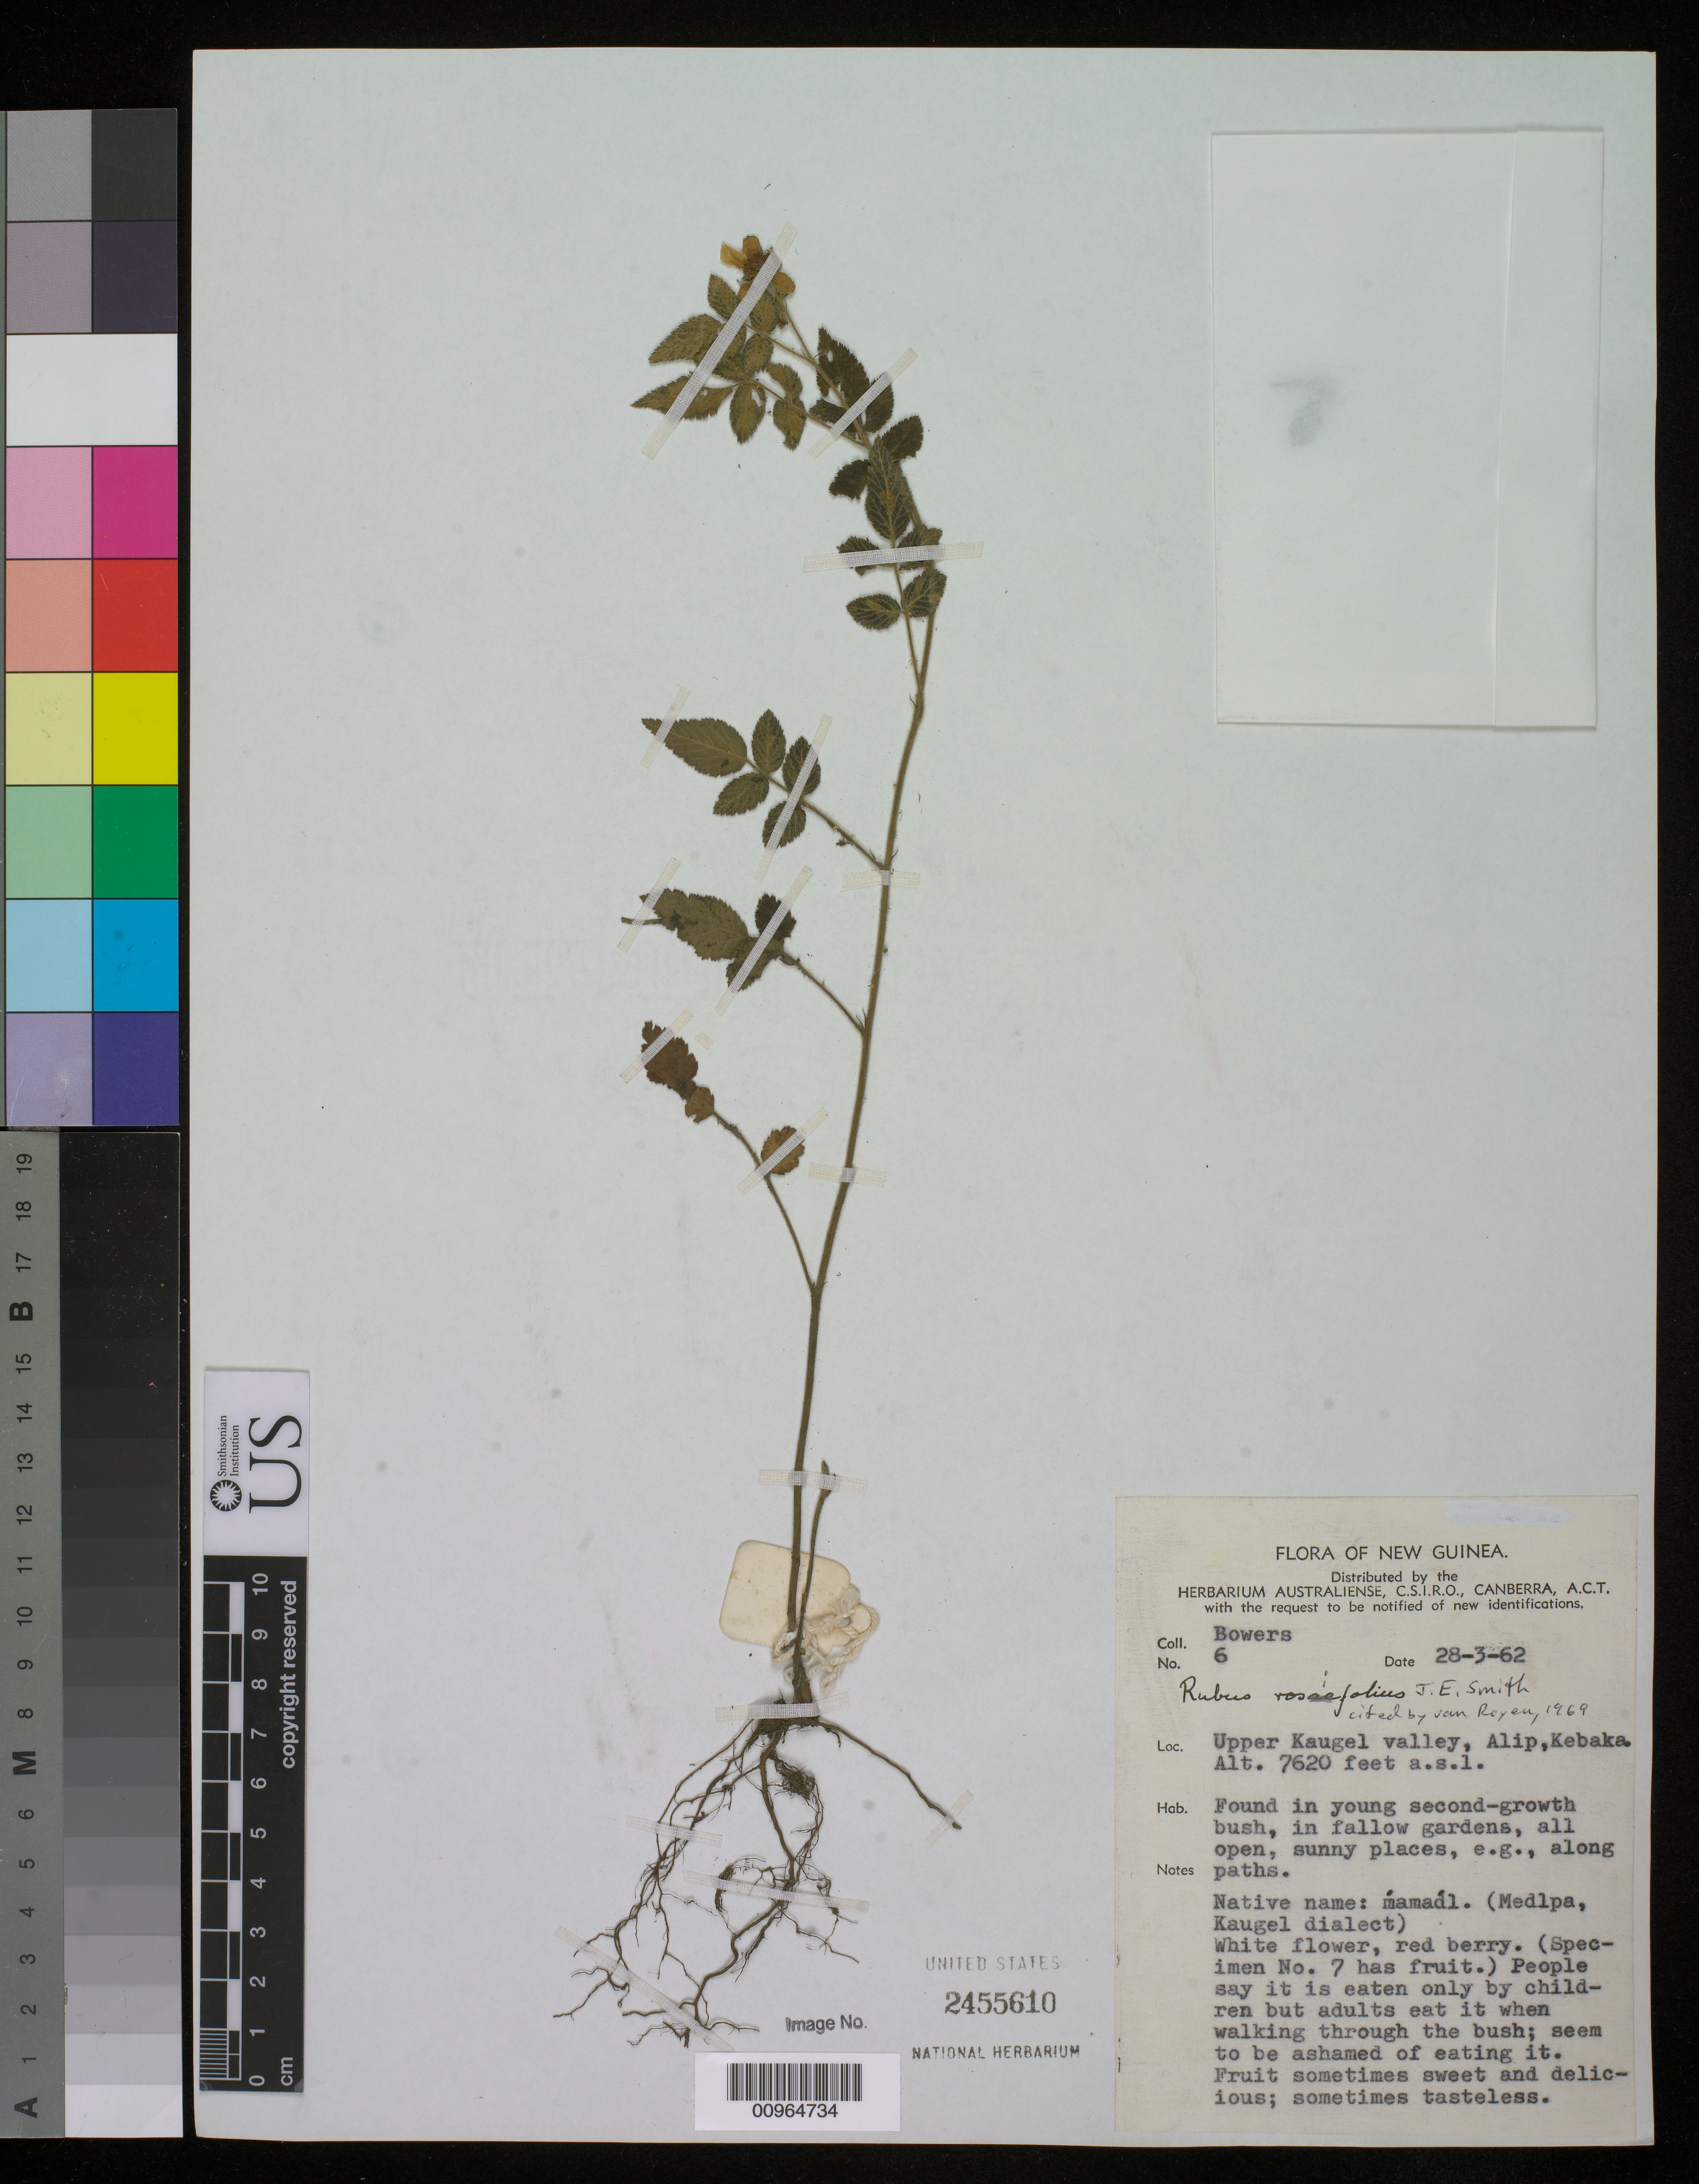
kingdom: Plantae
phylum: Tracheophyta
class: Magnoliopsida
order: Rosales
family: Rosaceae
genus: Rubus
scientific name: Rubus rosifolius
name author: Sm.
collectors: N. Bowers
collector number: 6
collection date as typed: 28 Mar 1962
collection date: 1962-03-28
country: Papua New Guinea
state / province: Western Highlands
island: New Guinea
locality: Upper Kaugel valley, Alip, Kebaka.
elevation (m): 2323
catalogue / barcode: US 2455610